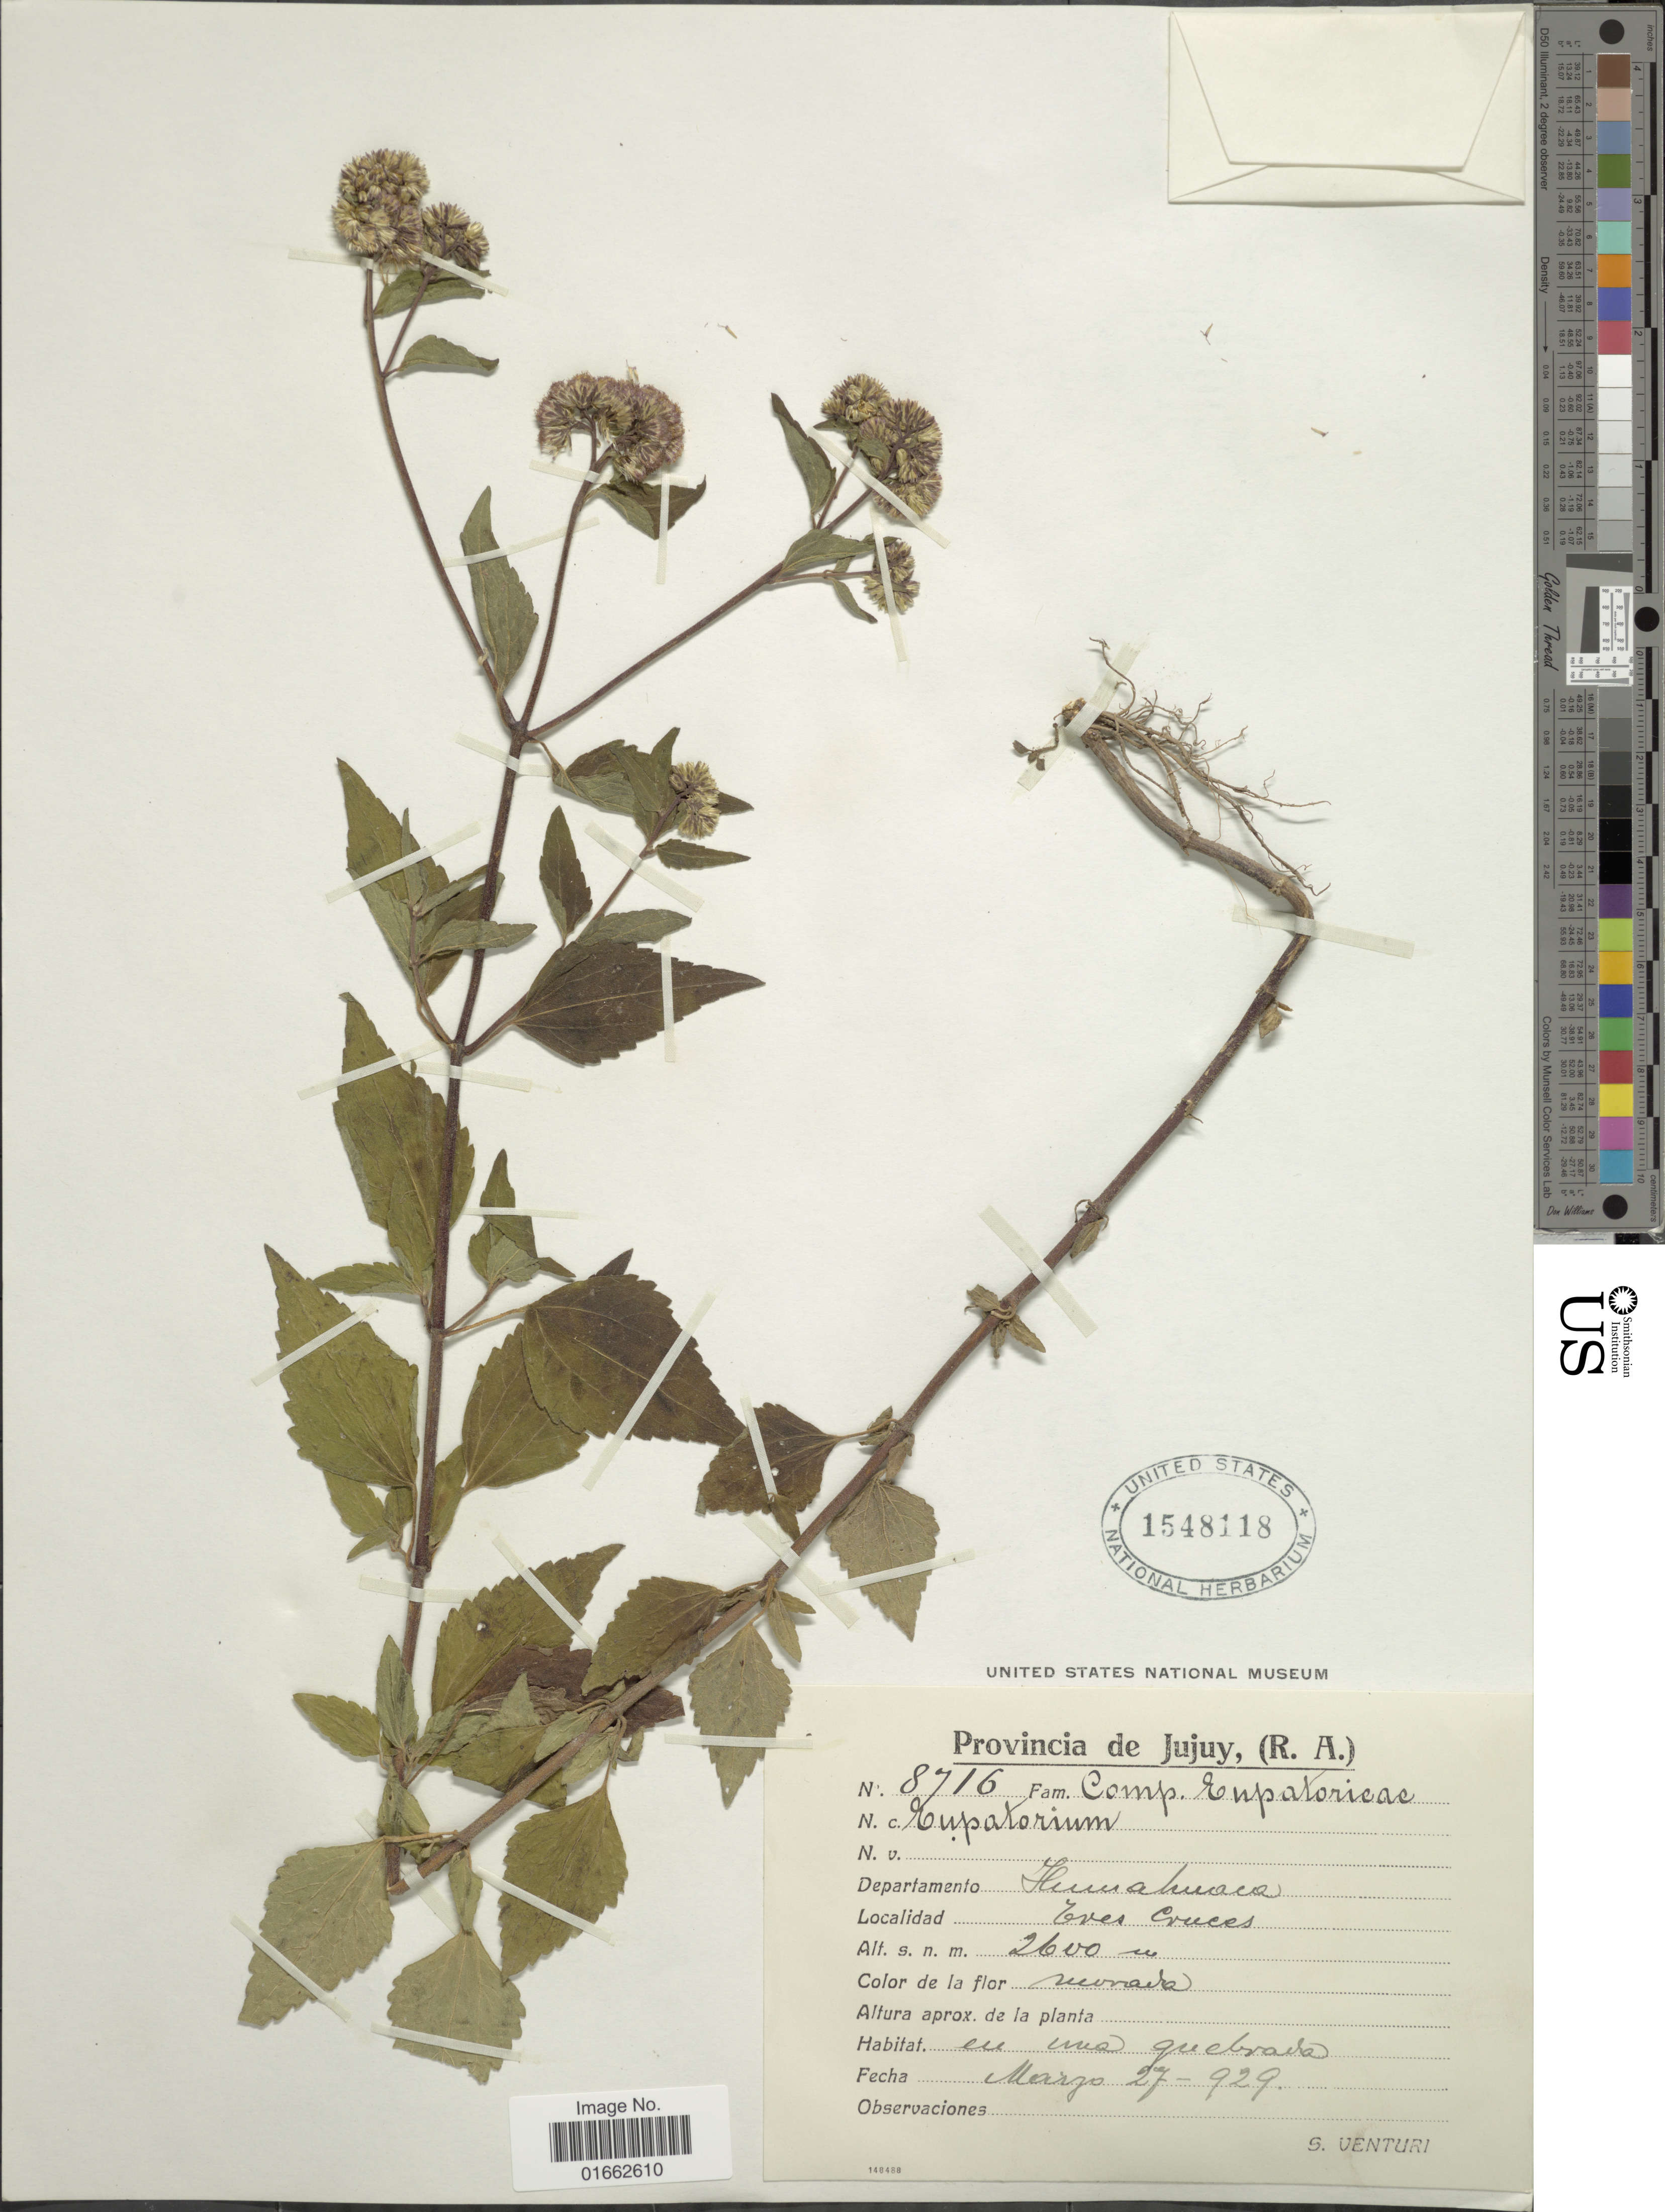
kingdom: Plantae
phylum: Tracheophyta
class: Magnoliopsida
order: Asterales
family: Asteraceae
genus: Fleischmannia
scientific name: Fleischmannia prasiifolia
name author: (Griseb.) R.M. King & H. Rob.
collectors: S. Venturi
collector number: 8716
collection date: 1929-03-27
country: Argentina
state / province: Jujuy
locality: (R.A.), Departamento Humahuaca, Tres Cruces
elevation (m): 2600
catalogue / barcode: US 1548118